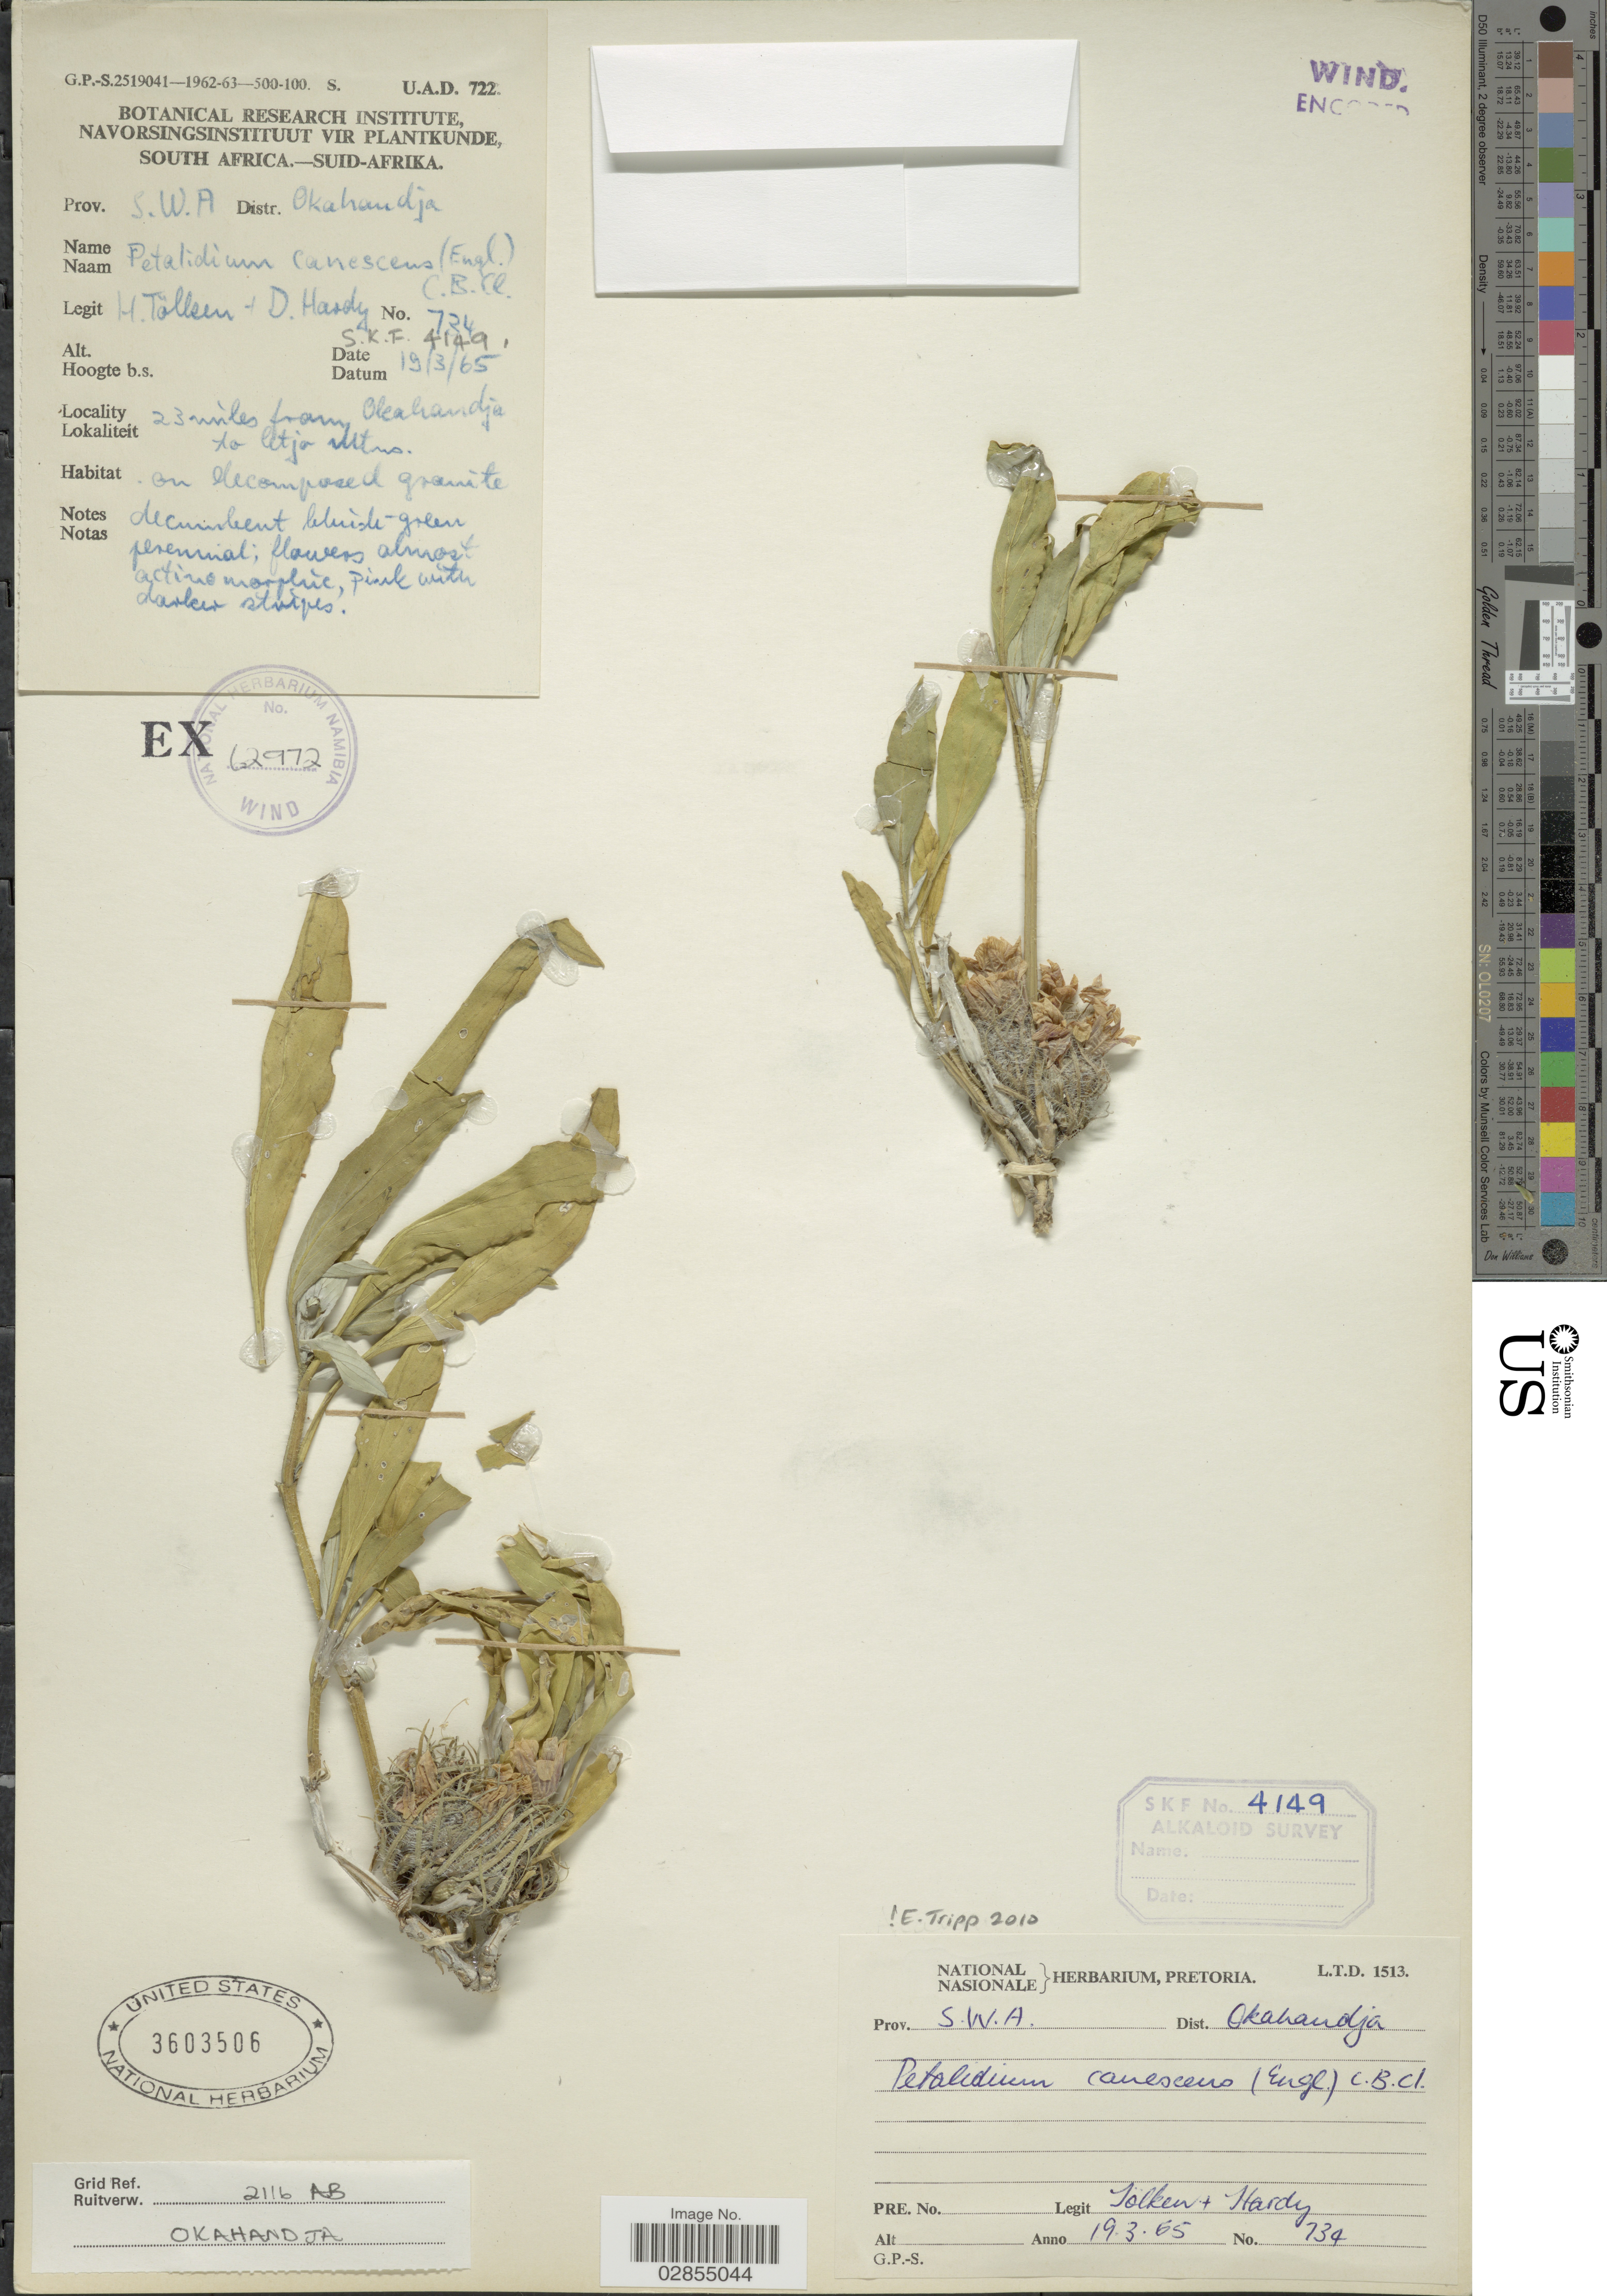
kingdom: Plantae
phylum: Tracheophyta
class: Magnoliopsida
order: Lamiales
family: Acanthaceae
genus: Petalidium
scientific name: Petalidium canescens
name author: C.B. Clarke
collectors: H. R. Tölken & D. Hardy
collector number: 734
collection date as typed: Transcribed d/m/y: 19/3/65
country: South Africa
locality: Prov. S.W.A., Distr. Okahandja, 23 miles from Okahandja to Atja Mtns.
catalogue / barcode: US 3603506